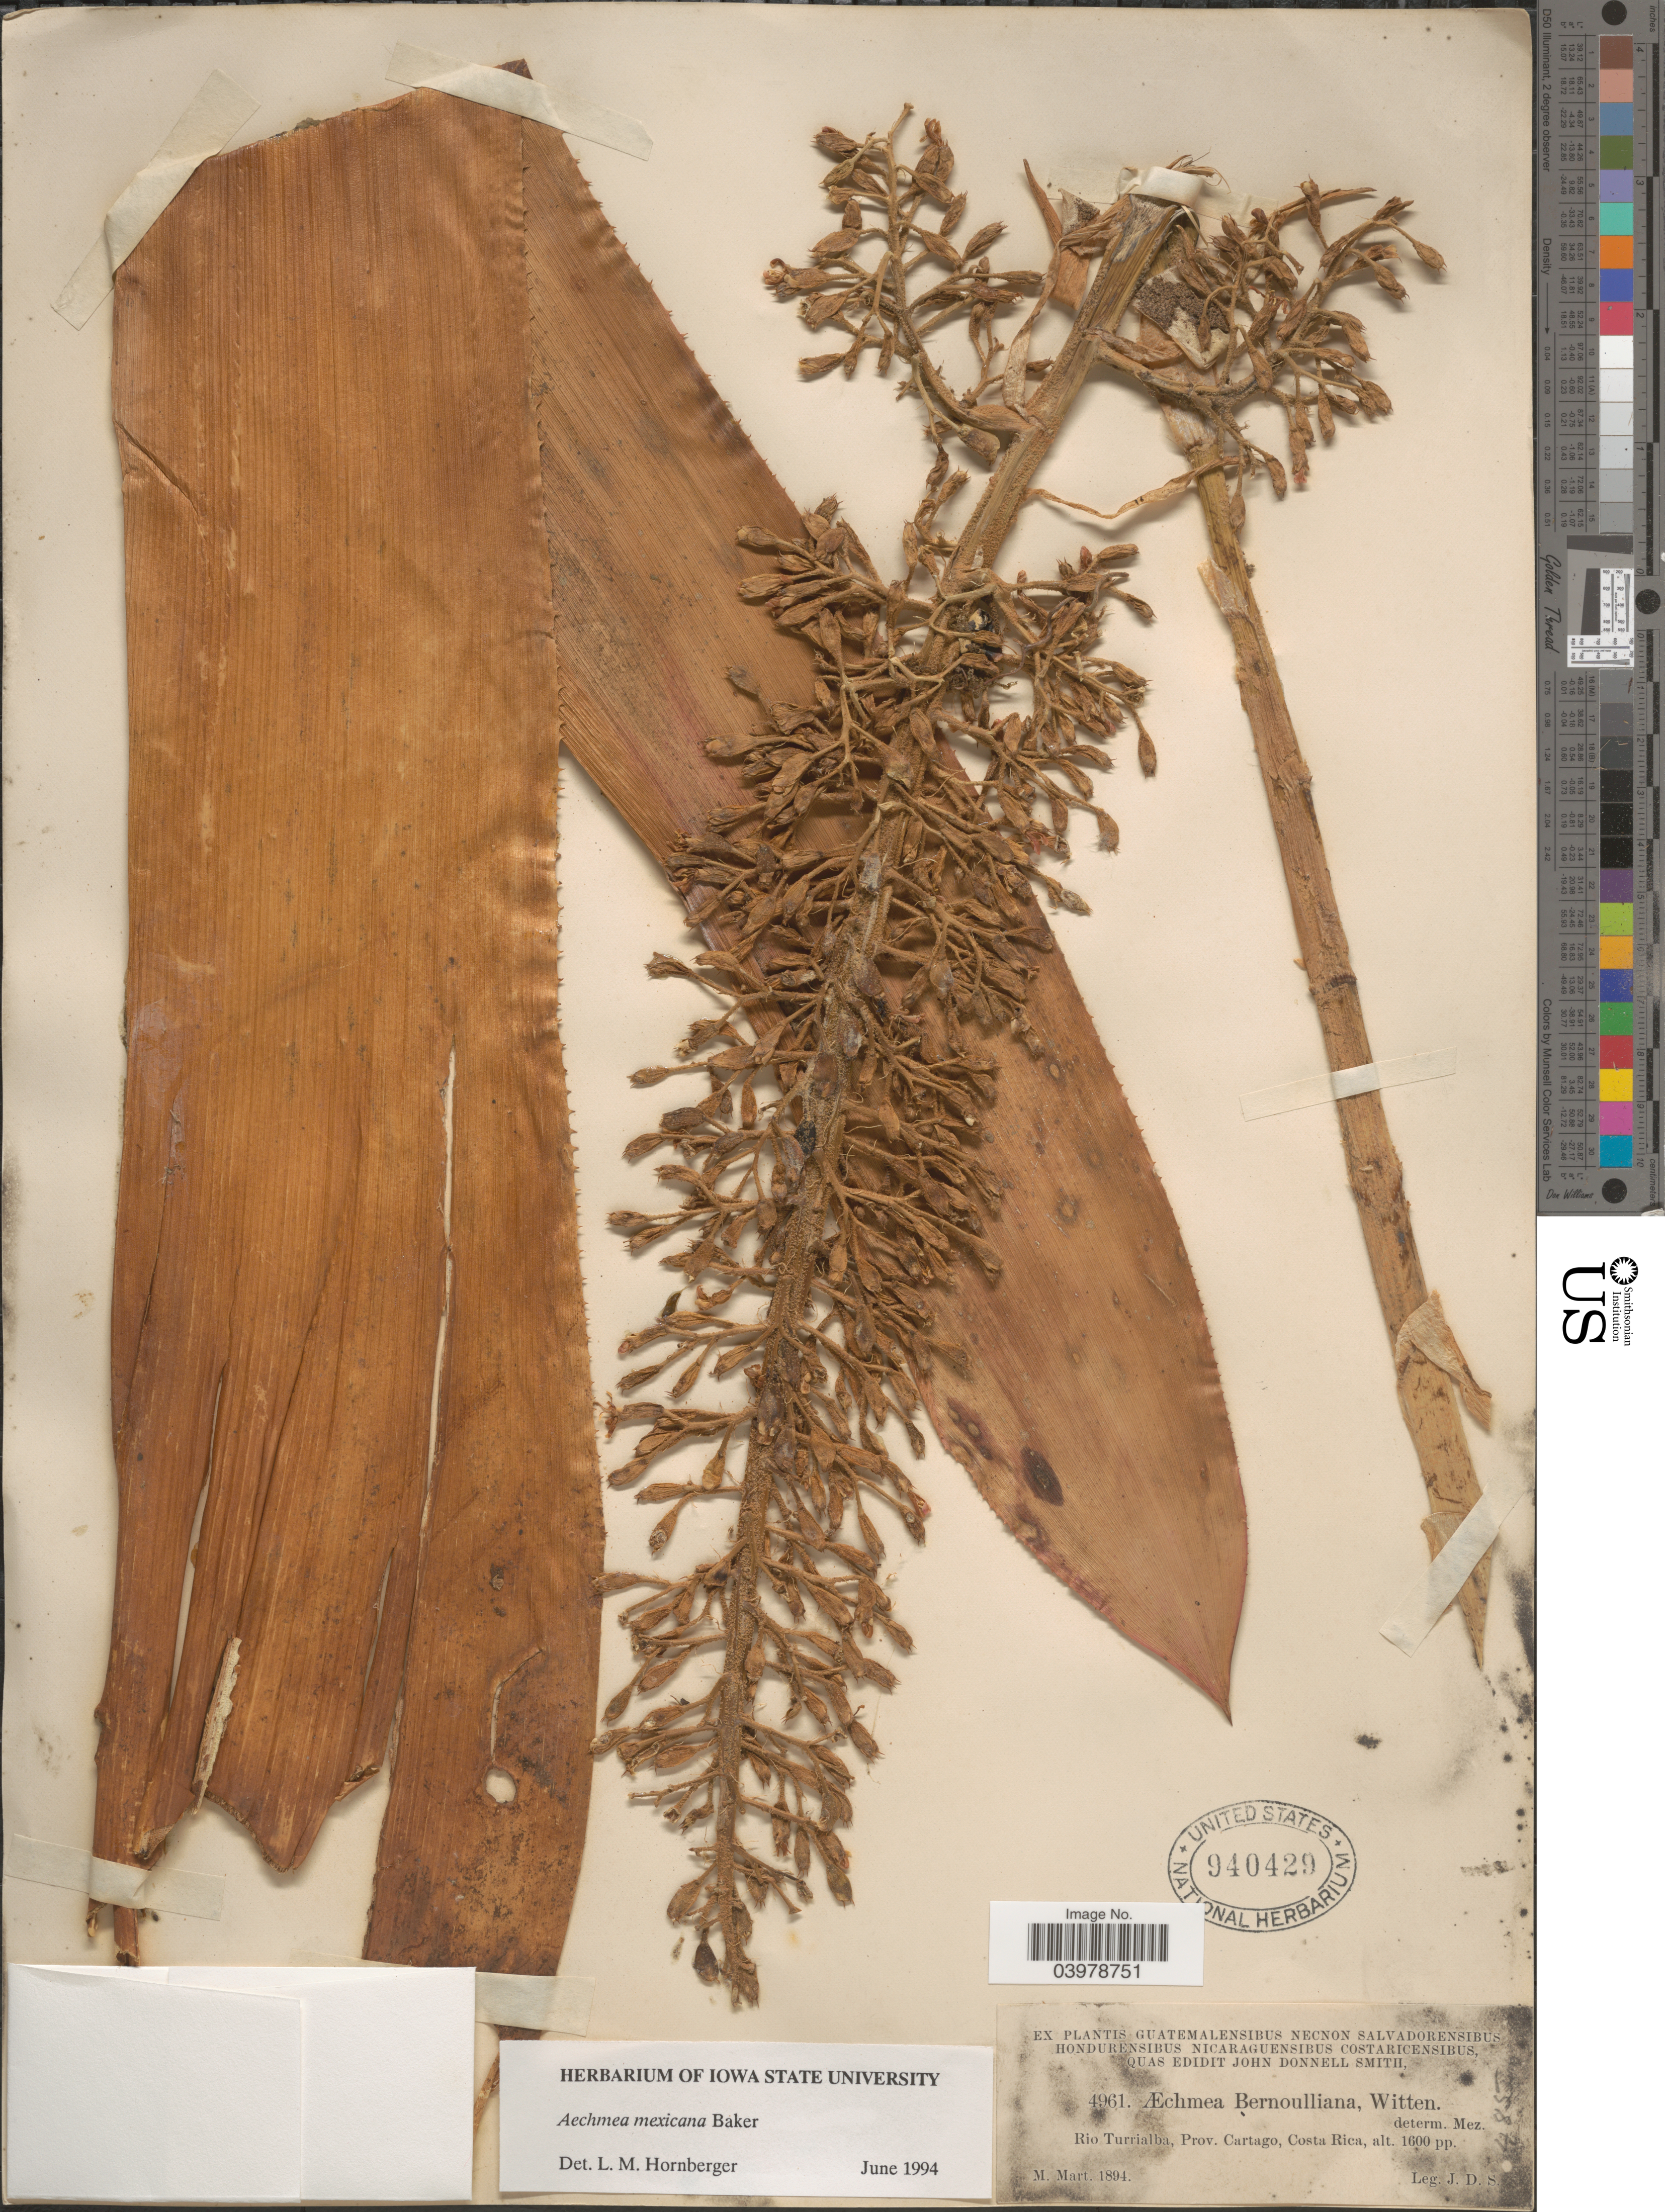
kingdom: Plantae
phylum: Tracheophyta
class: Liliopsida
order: Poales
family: Bromeliaceae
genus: Aechmea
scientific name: Aechmea mexicana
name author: Baker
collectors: J. Donnell Smith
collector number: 4961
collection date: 1894-03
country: Costa Rica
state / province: Cartago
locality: Rio Turrialba.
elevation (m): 488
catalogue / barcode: US 940429